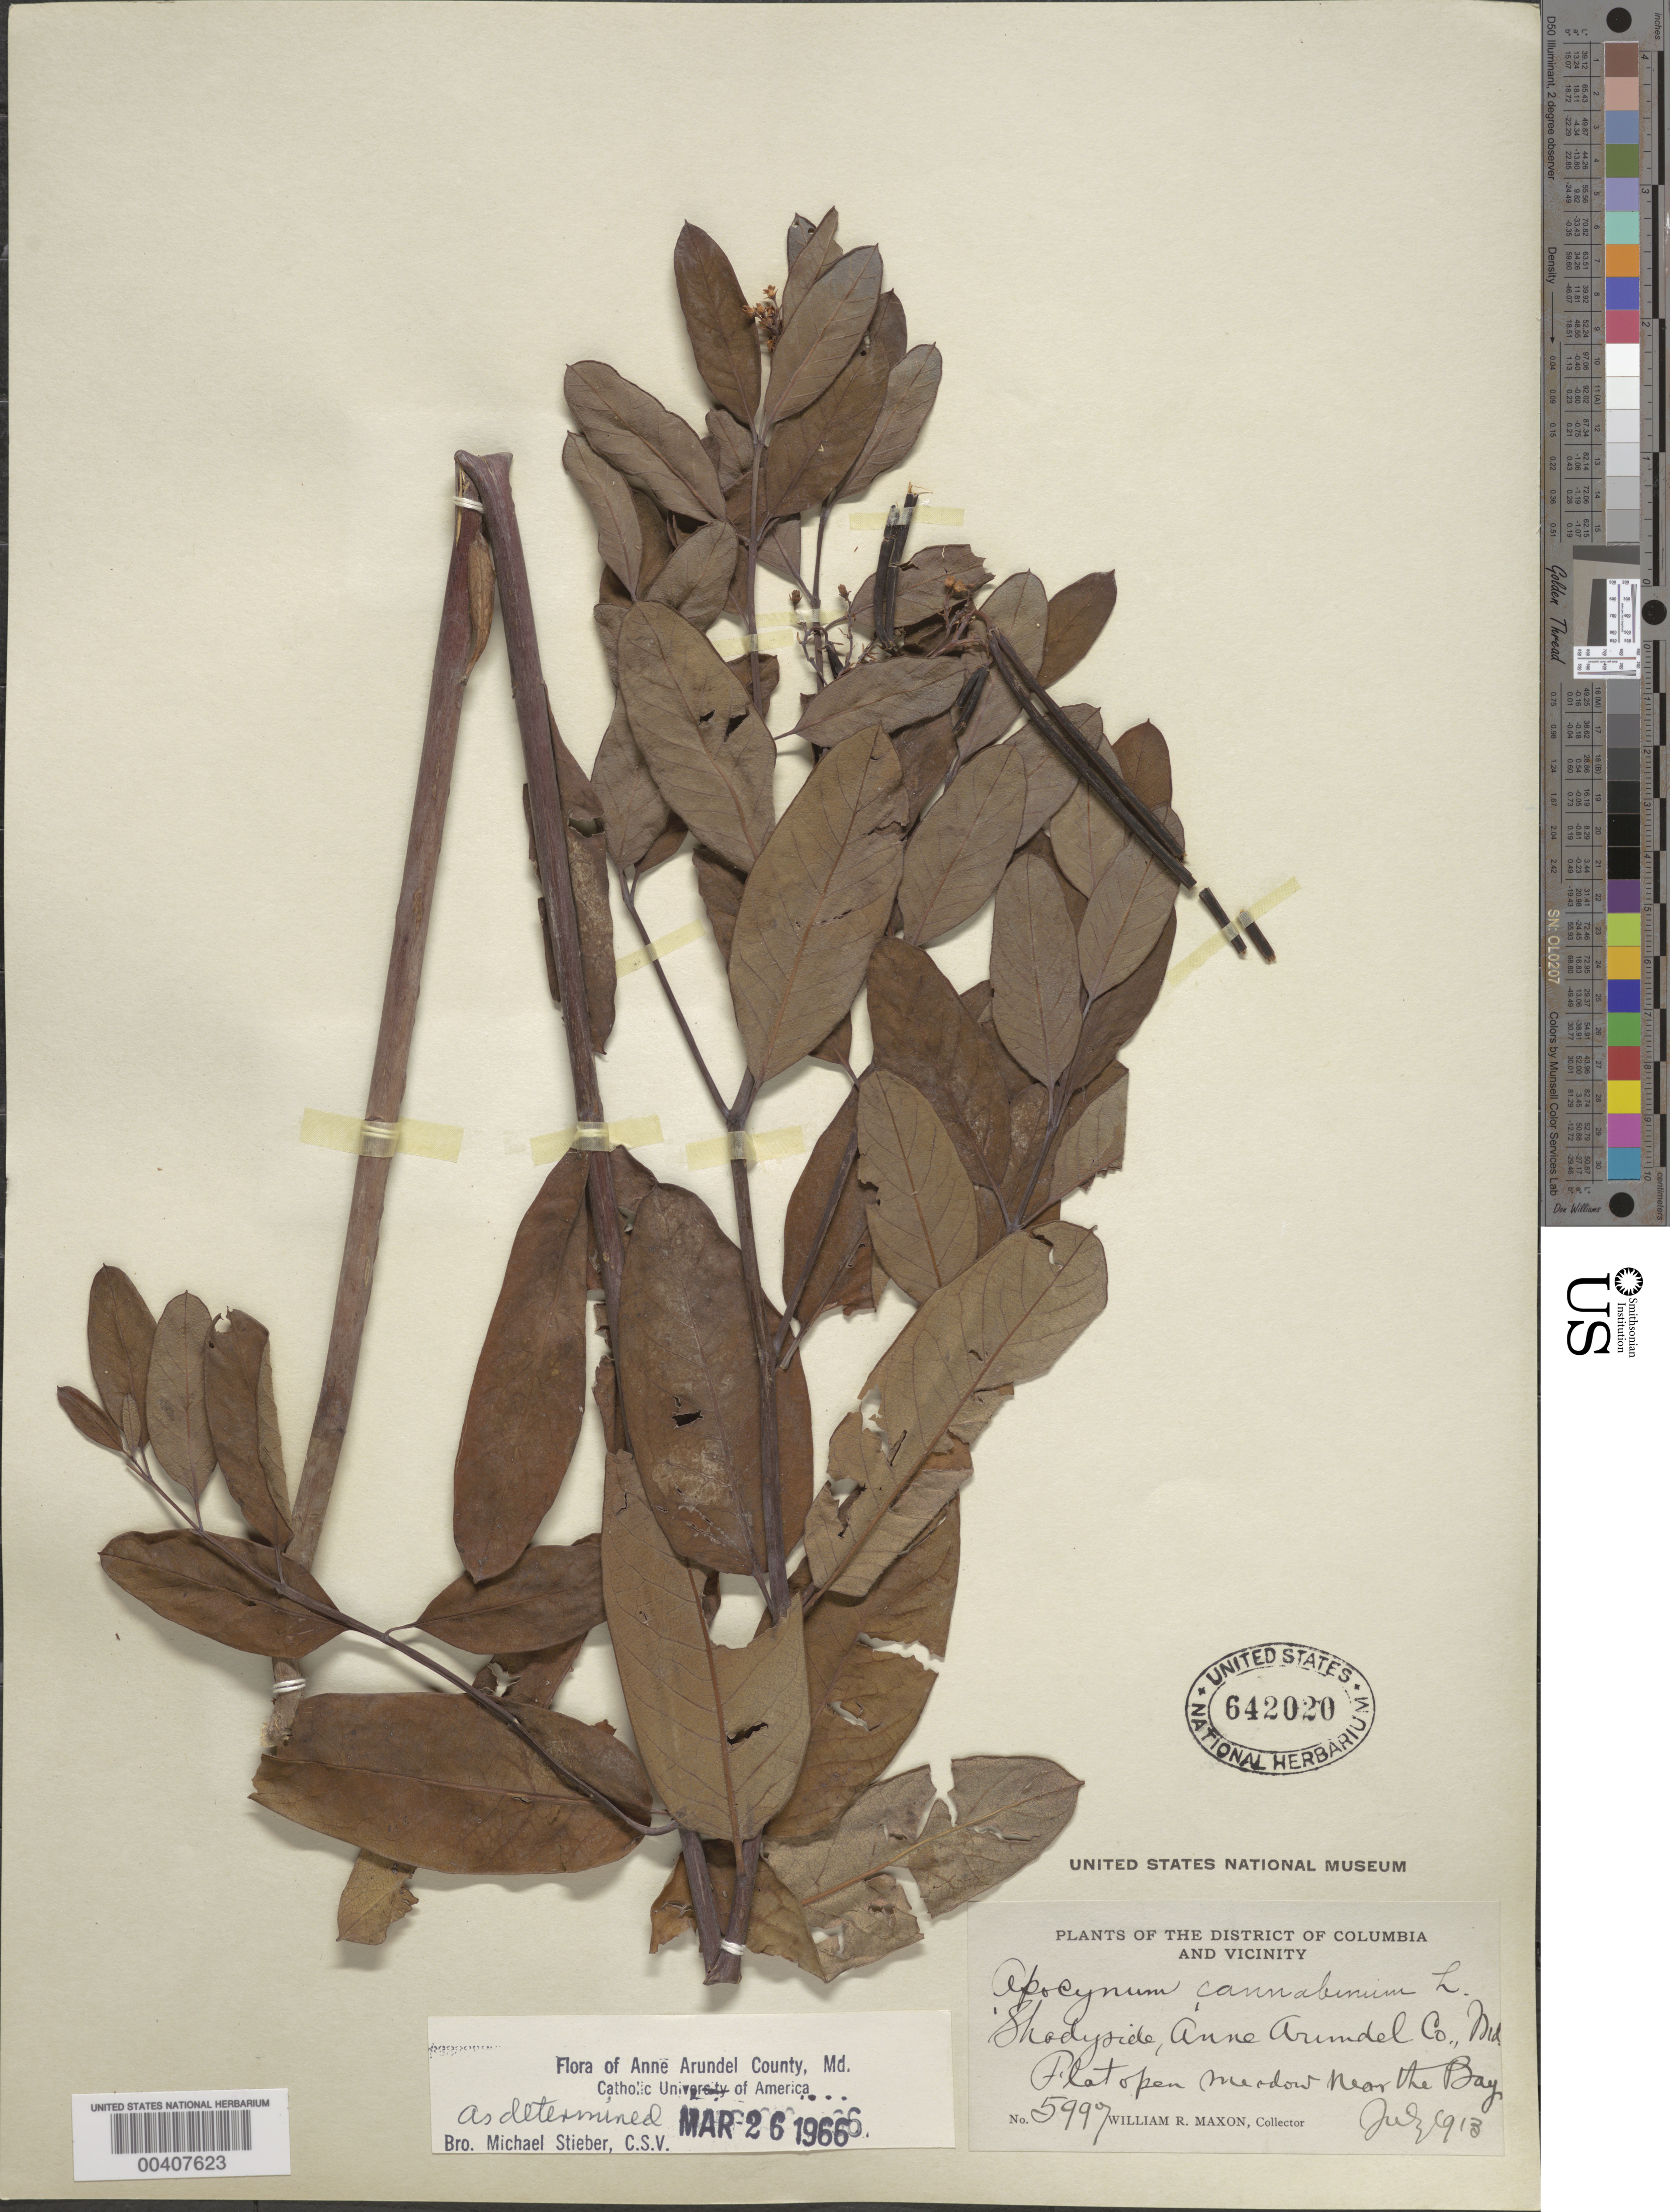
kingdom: Plantae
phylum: Tracheophyta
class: Magnoliopsida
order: Gentianales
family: Apocynaceae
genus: Apocynum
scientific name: Apocynum cannabinum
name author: L.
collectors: W. R. Maxon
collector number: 5997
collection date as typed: Jul 1913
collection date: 1913-07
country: United States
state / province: Maryland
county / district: Anne Arundel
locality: Shadyside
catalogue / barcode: US 642020